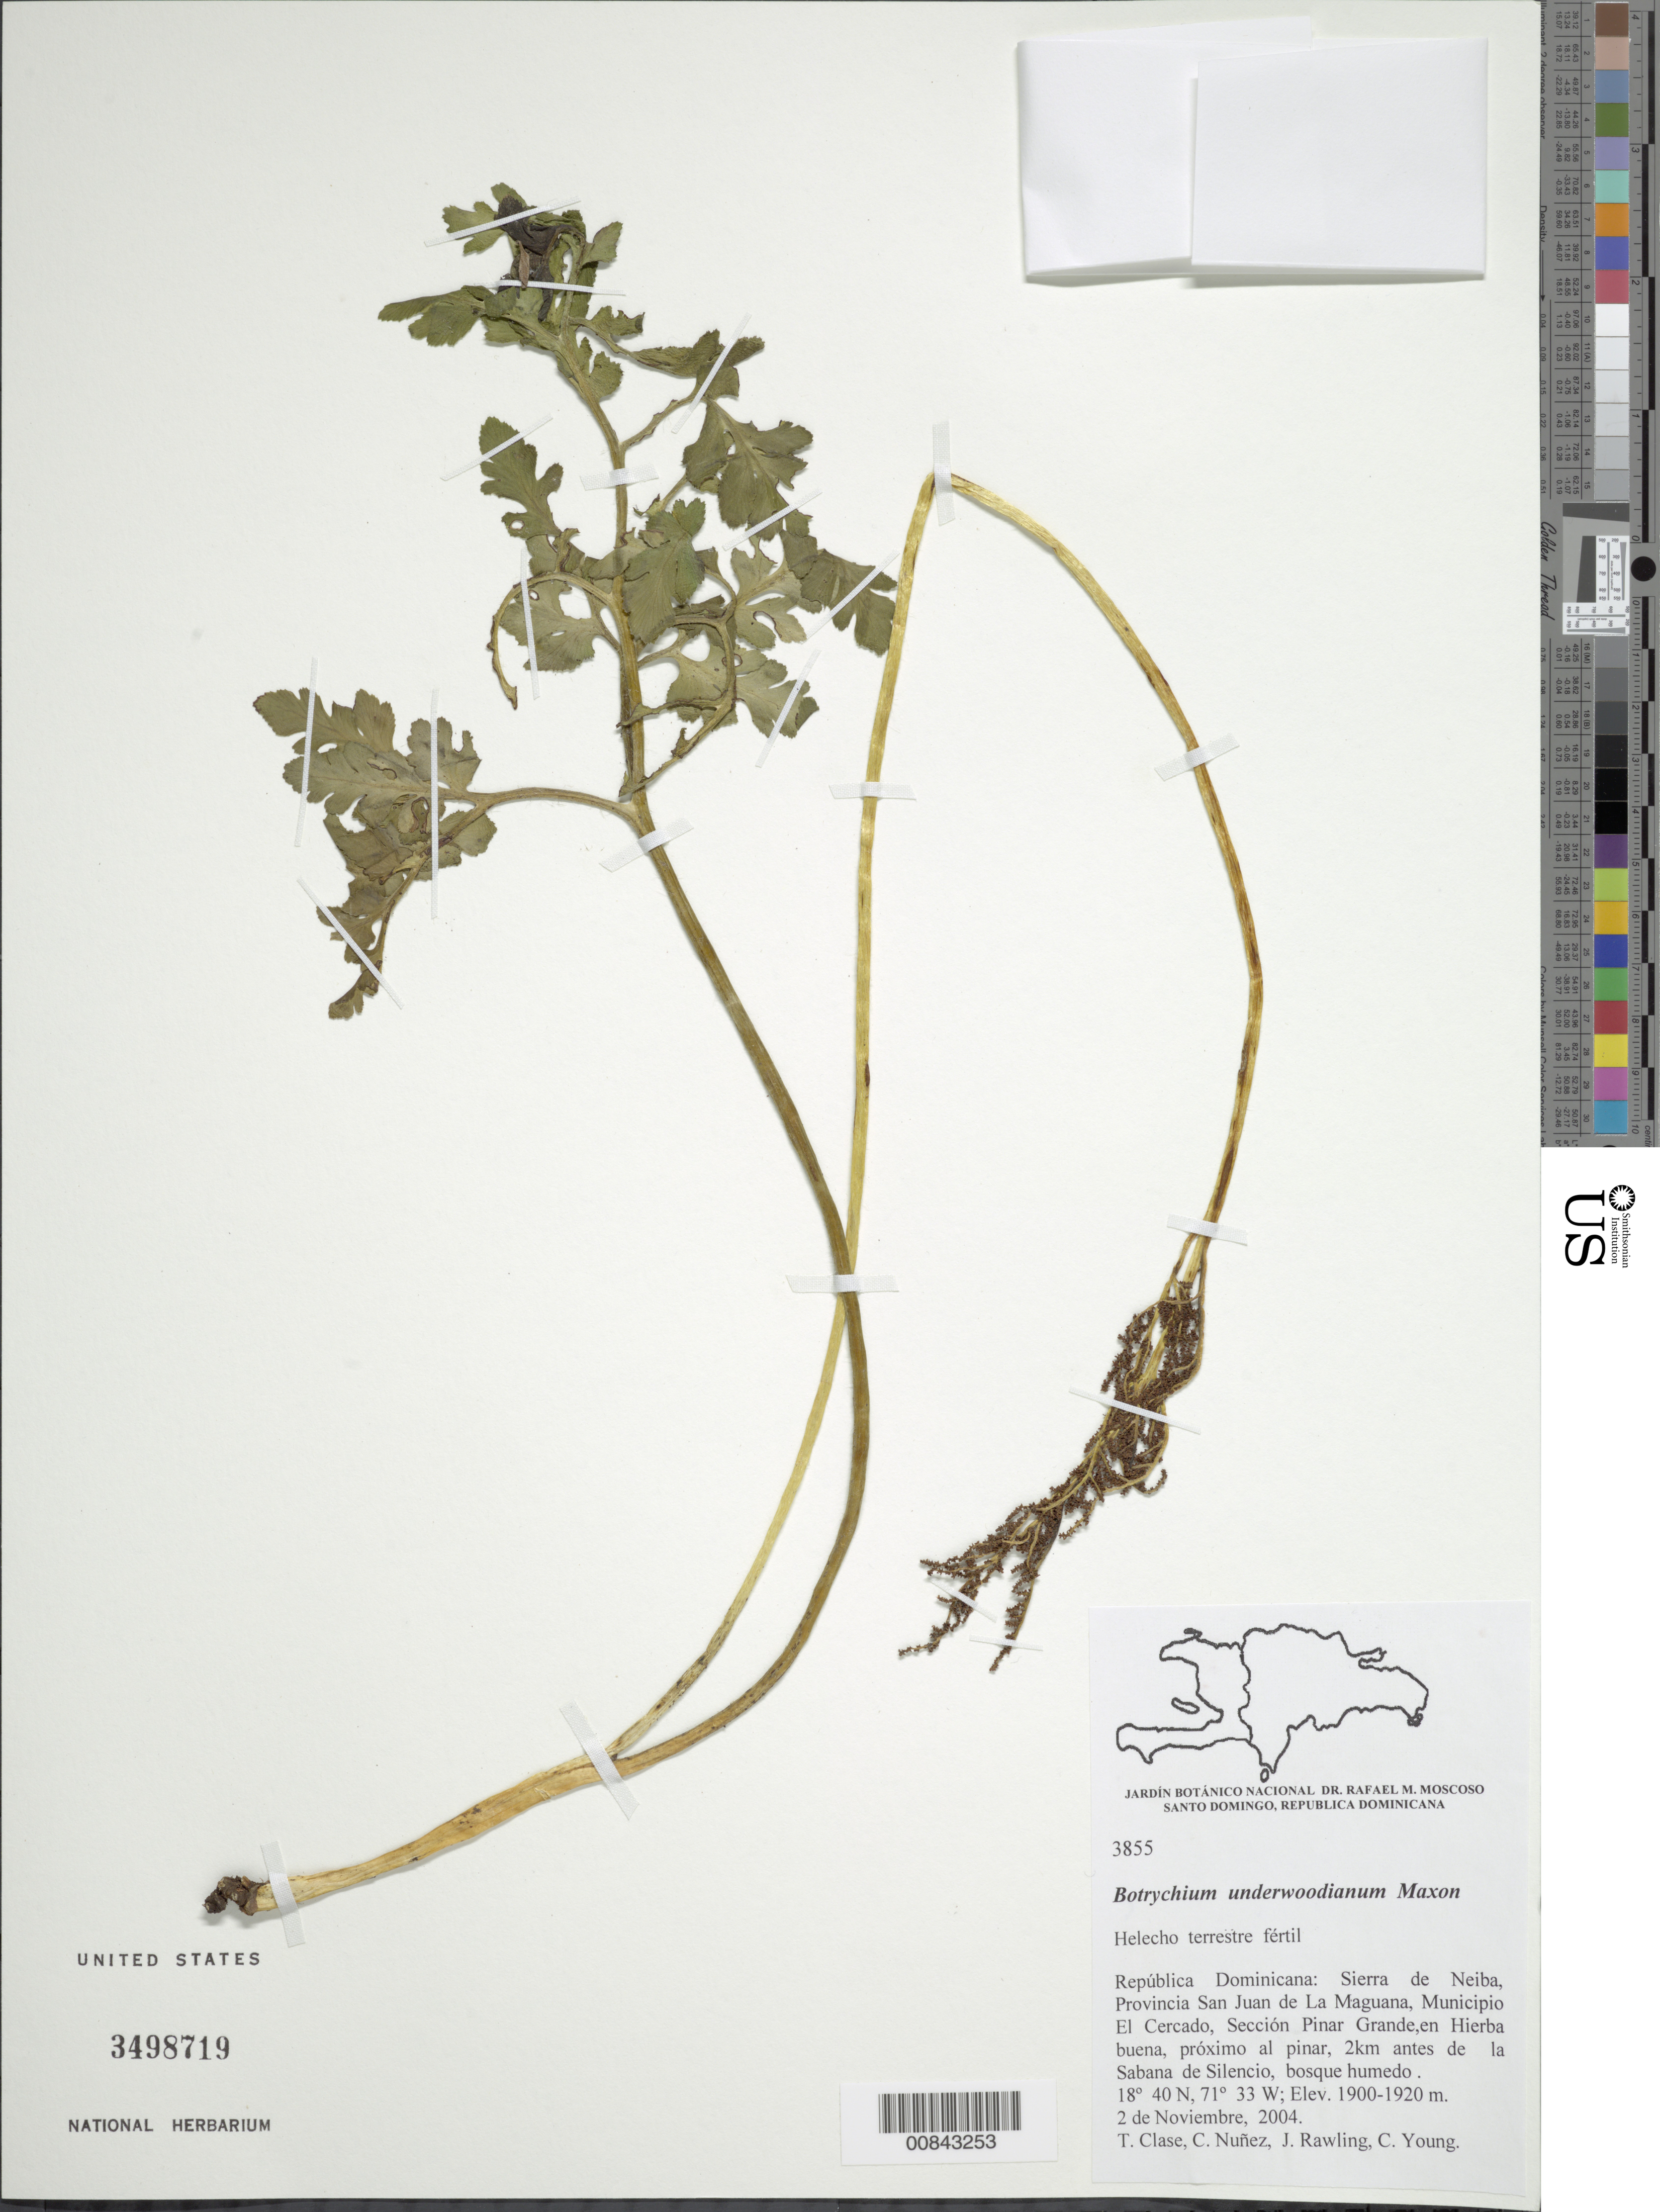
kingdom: Plantae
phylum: Tracheophyta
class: Polypodiopsida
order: Ophioglossales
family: Ophioglossaceae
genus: Botrychium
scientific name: Botrychium underwoodianum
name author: Maxon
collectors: T. Clase, C. Nunez, J. Rawling & C. Young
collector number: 3855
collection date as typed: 02 Nov 2004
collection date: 2004-11-02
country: Dominican Republic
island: Hispaniola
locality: Sierra de Neiba, Prov. San Juan de La Maguana, Mun. El Cercado, Sección Pinar Grande Paraje La Navaja (Yerba buena), próximo al pinar 2k, ante de la Sabana del Silencio.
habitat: Bosque nublado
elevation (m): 1900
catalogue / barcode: US 3498719